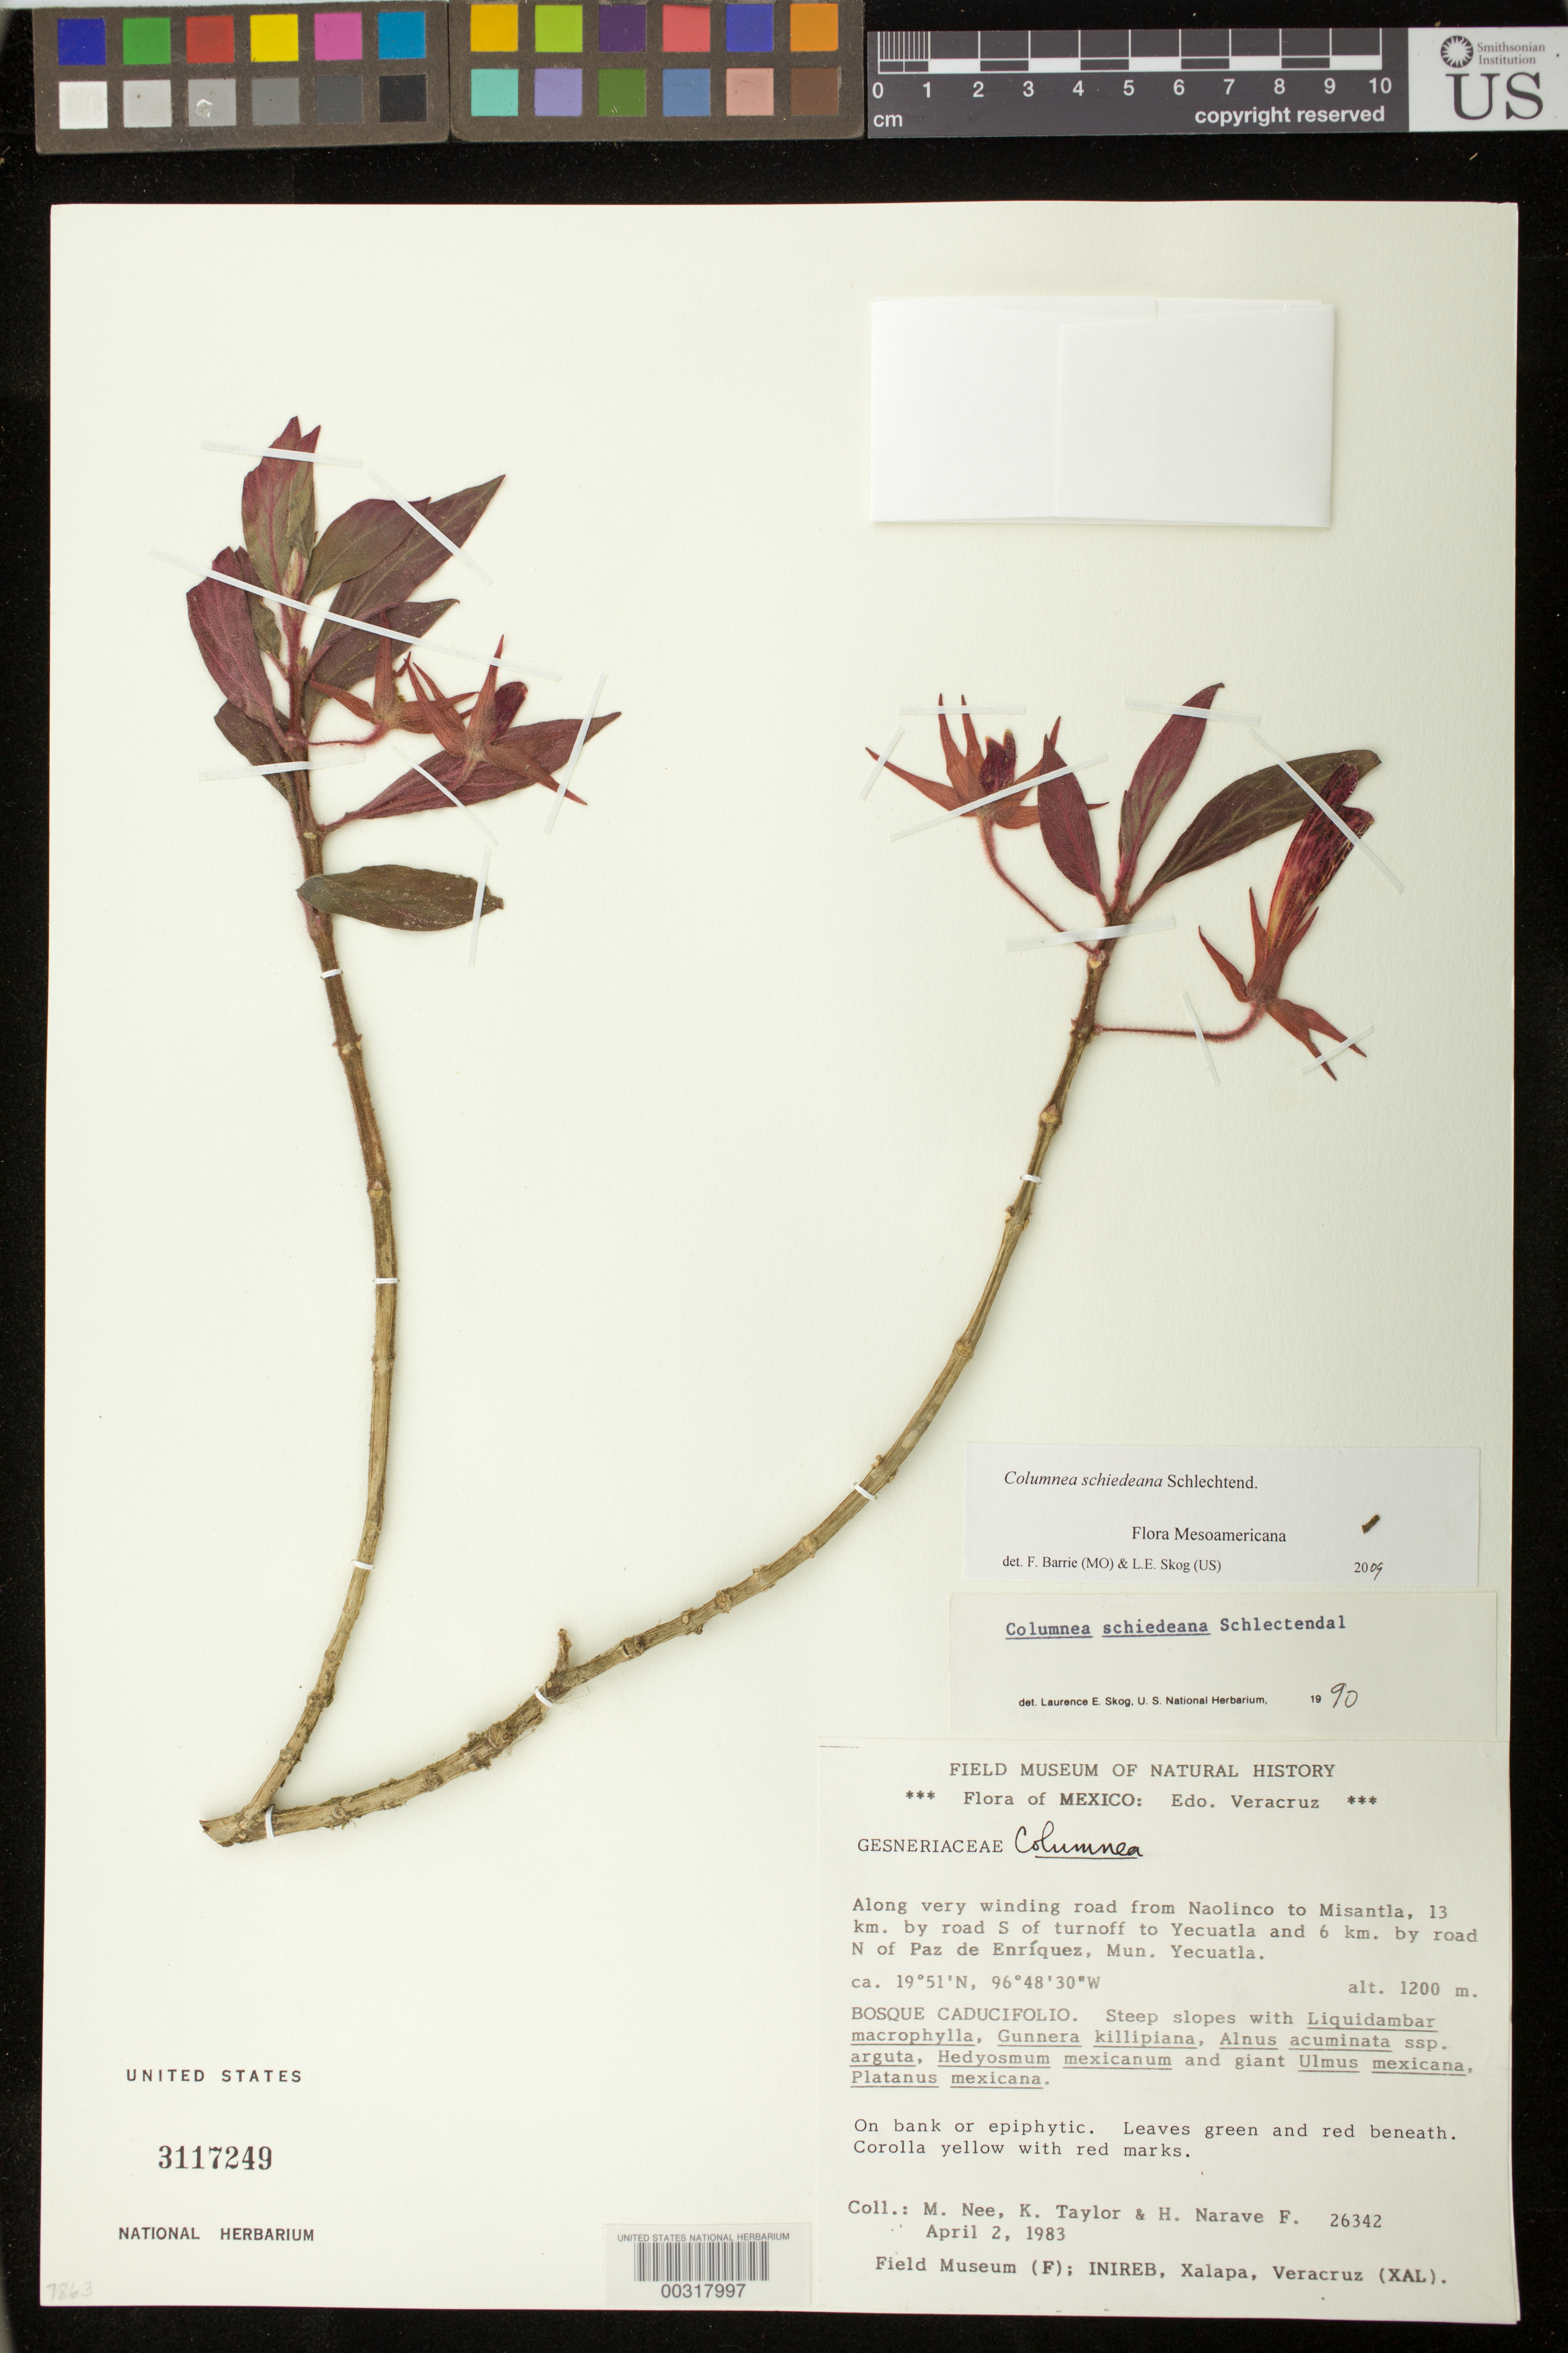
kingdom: Plantae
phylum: Tracheophyta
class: Magnoliopsida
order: Lamiales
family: Gesneriaceae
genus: Columnea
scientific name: Columnea schiedeana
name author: Schltdl.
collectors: M. Nee, K. Taylor & H. Narave F.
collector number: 26342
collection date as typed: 02 Apr 1983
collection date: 1983-04-02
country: Mexico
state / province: Veracruz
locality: Along very winding road from Naolinco to Misantla, 13 km by road S of turnoff to Yecuatla...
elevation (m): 1200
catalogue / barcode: US 3117249